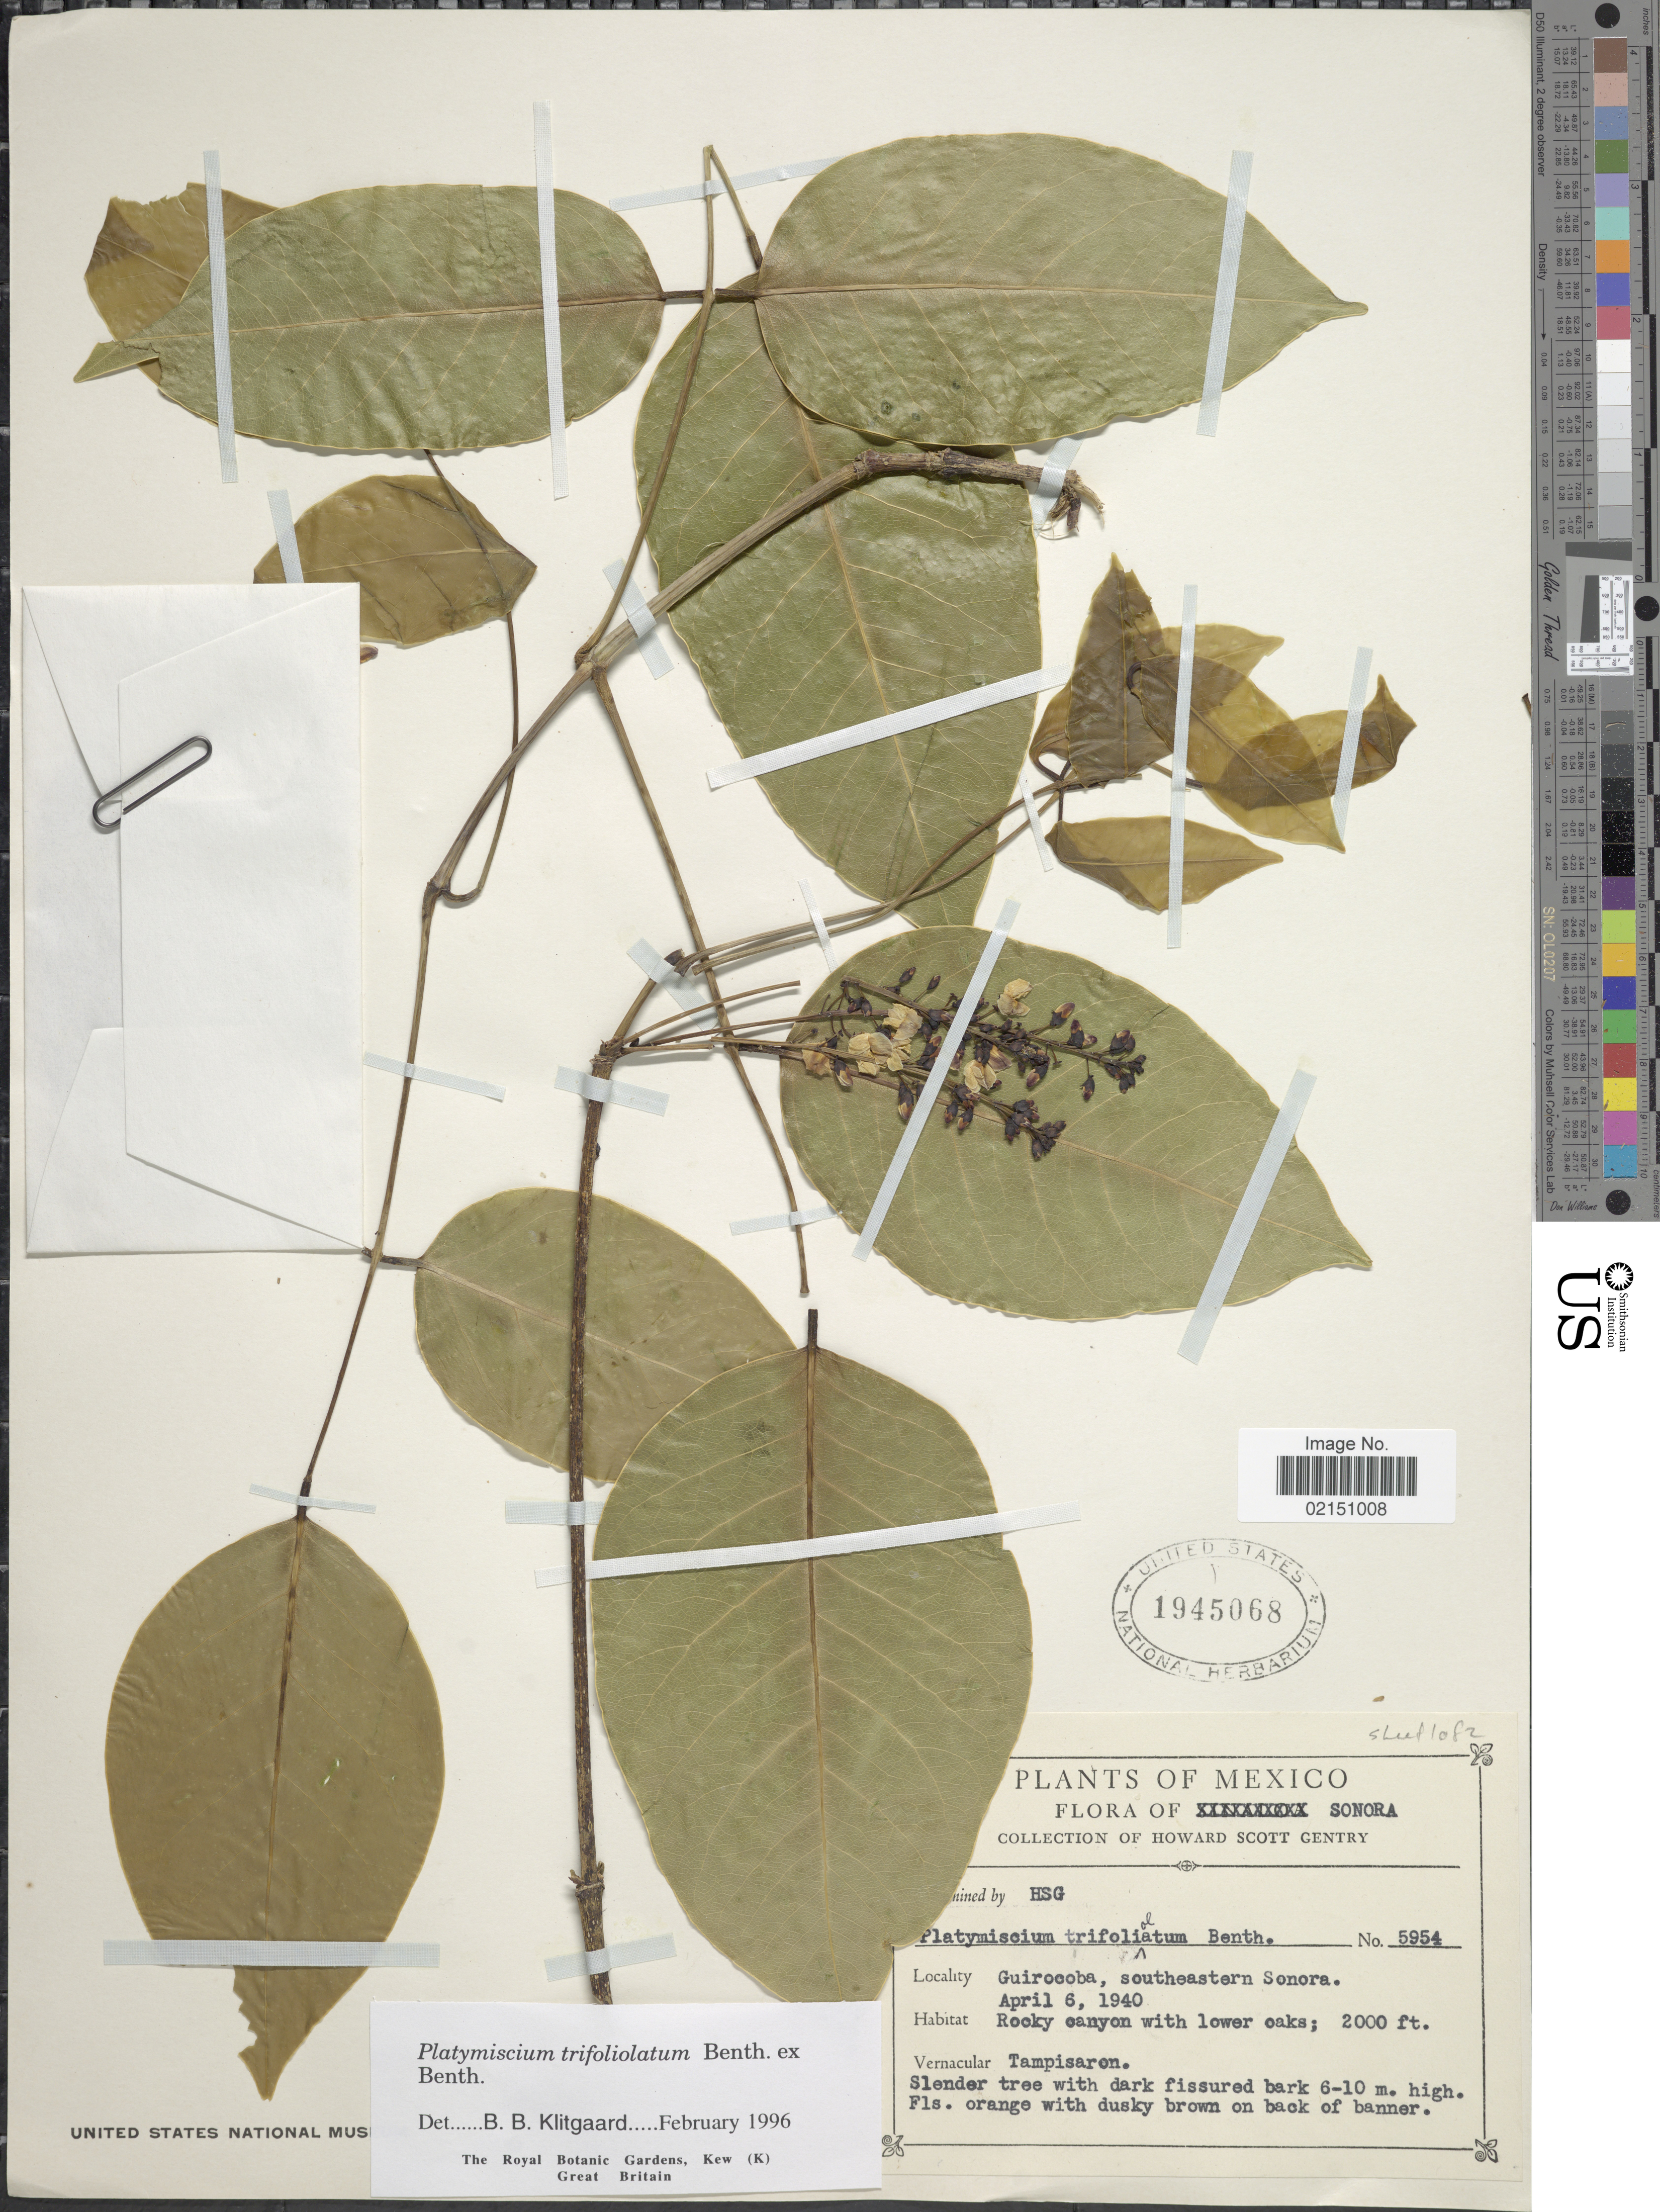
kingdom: Plantae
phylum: Tracheophyta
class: Magnoliopsida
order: Fabales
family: Fabaceae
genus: Platymiscium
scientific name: Platymiscium trifoliolatum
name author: Benth.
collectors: H. S. Gentry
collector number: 5954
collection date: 1940-04-06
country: Mexico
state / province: Sonora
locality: Guirocoba, southeastern Sonora, Rocky canyon with lower oaks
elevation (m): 610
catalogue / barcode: US 1945068